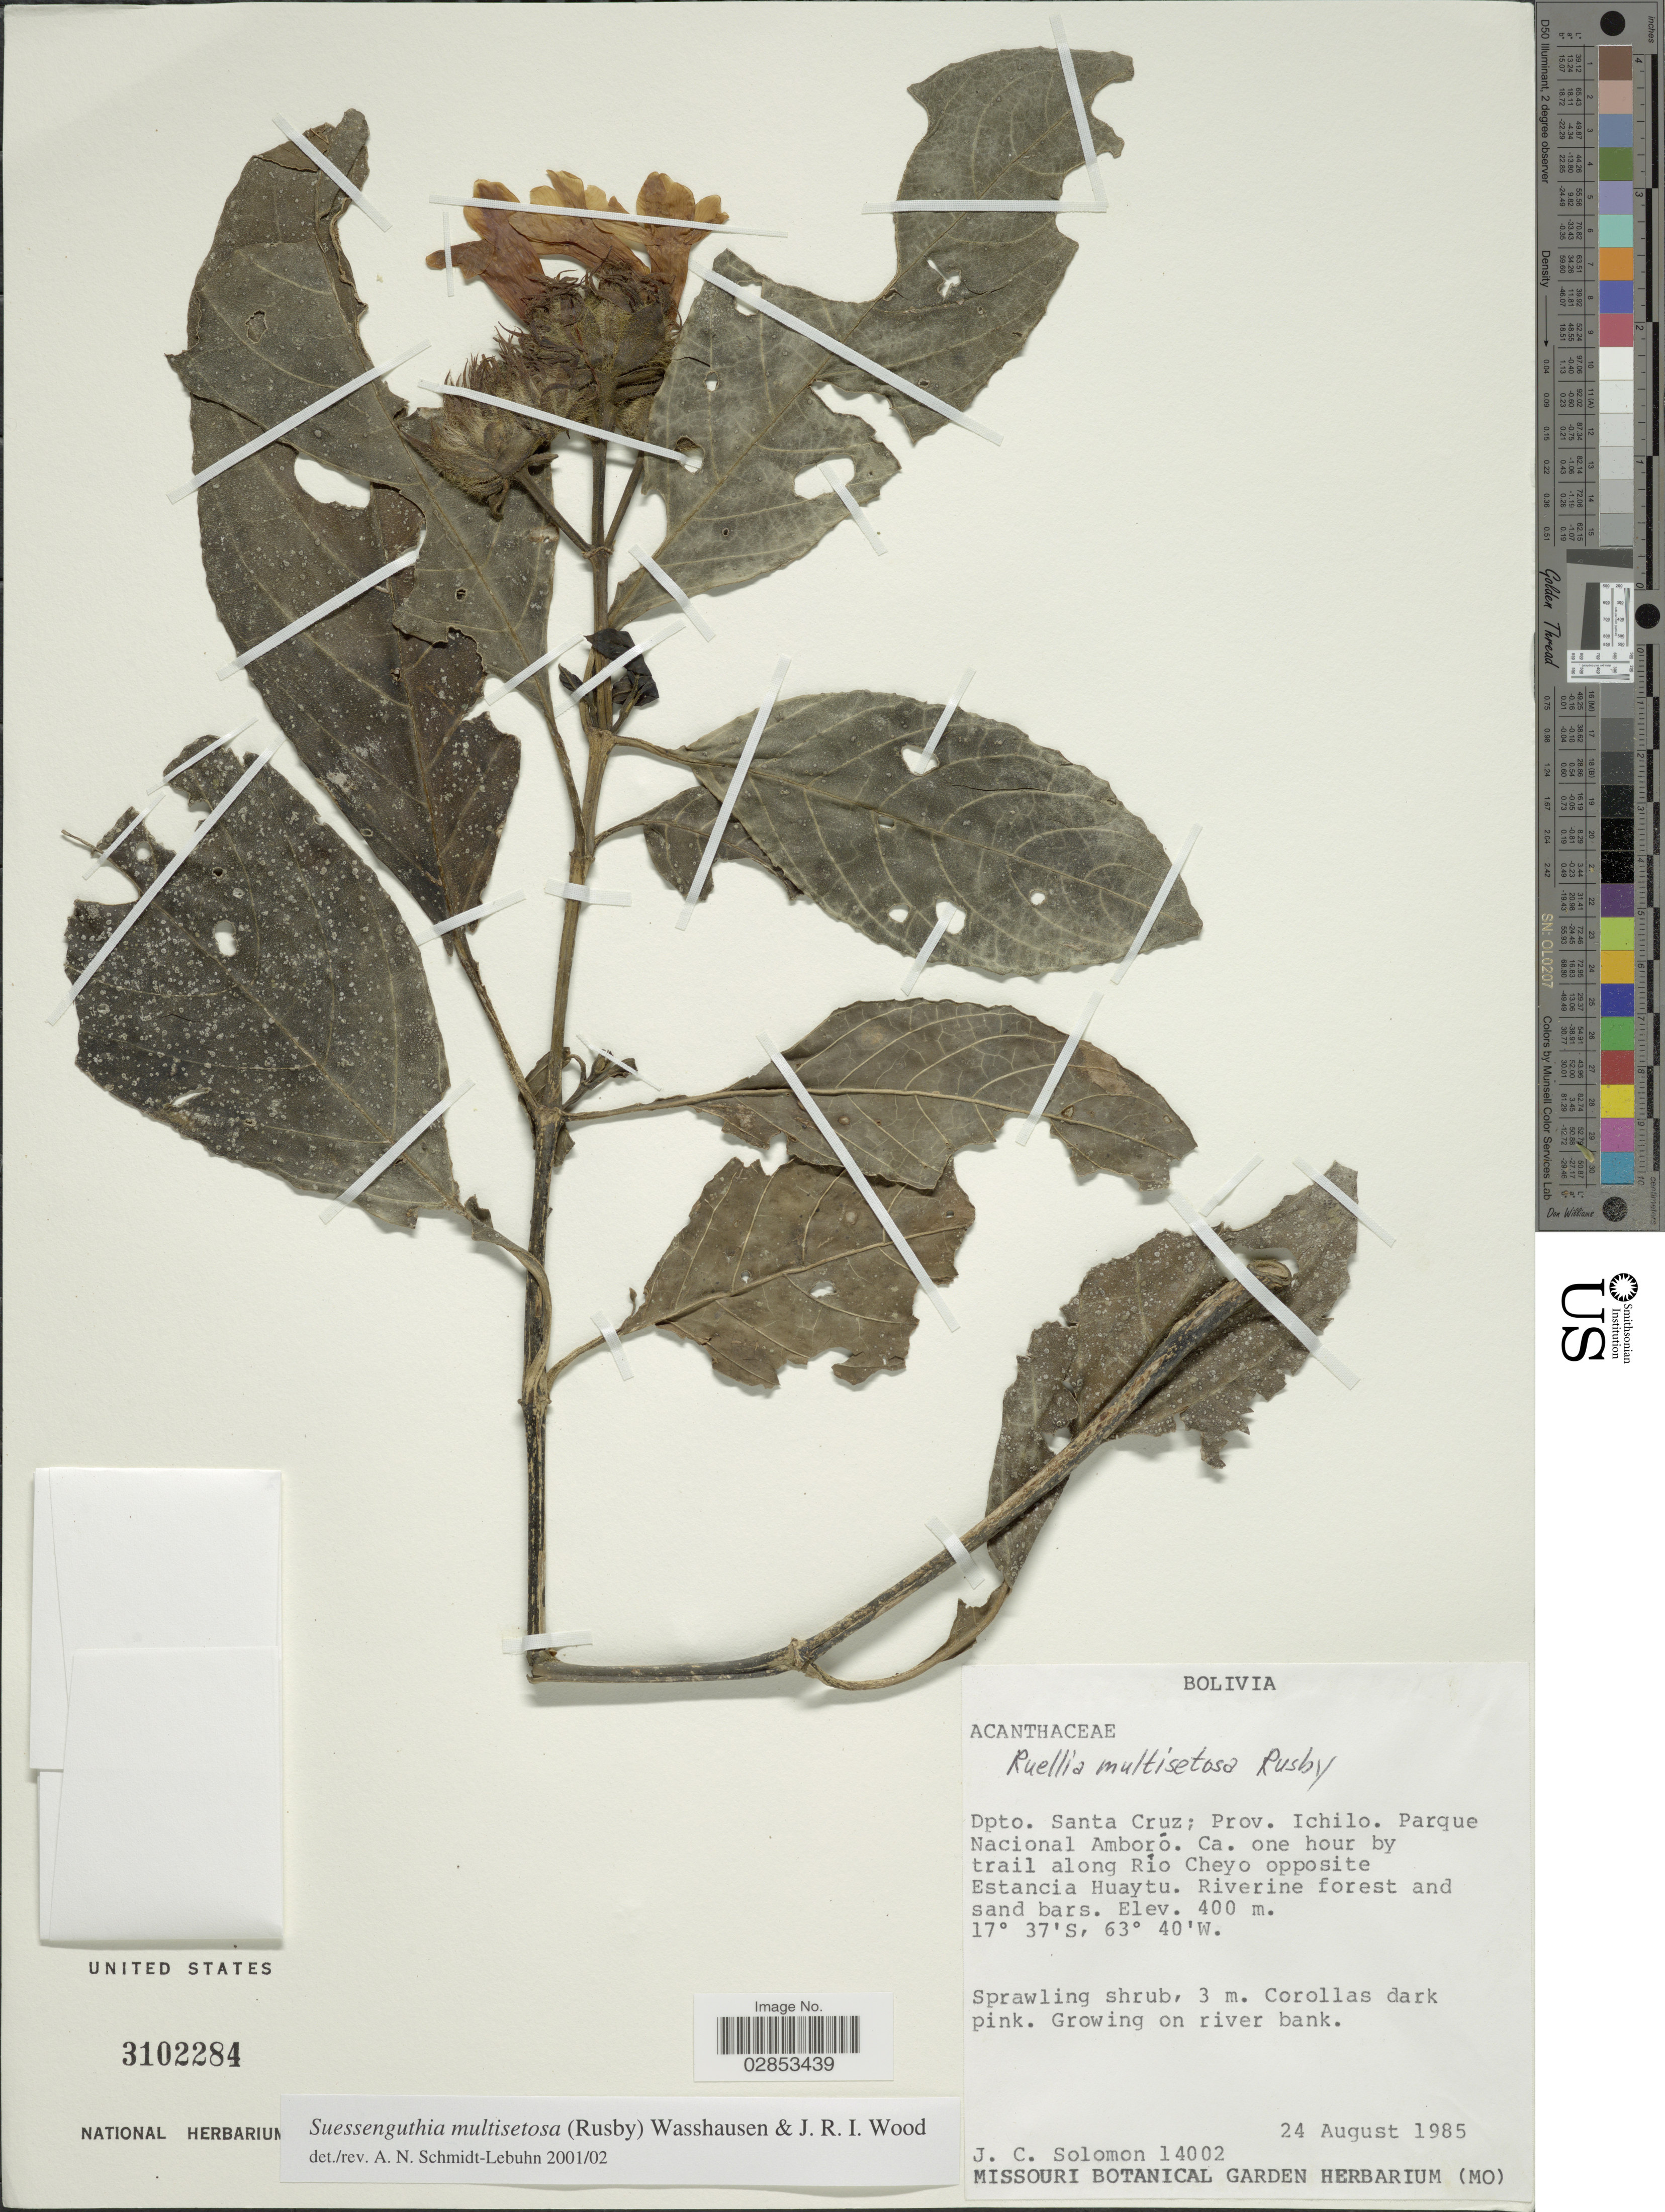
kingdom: Plantae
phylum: Tracheophyta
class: Magnoliopsida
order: Lamiales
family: Acanthaceae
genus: Suessenguthia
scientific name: Suessenguthia multisetosa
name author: (Rusby) Wassh. & J.R.I. Wood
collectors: J. C. Solomon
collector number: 14002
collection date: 1985-08-24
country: Bolivia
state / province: Santa Cruz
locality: Dpto. Santa Cruz; Prov. Ichilo. Parque Nacional Amboró. Ca. one hour by trail along Río Cheyo opposite Estancia Huaytu.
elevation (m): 400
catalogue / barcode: US 3102284